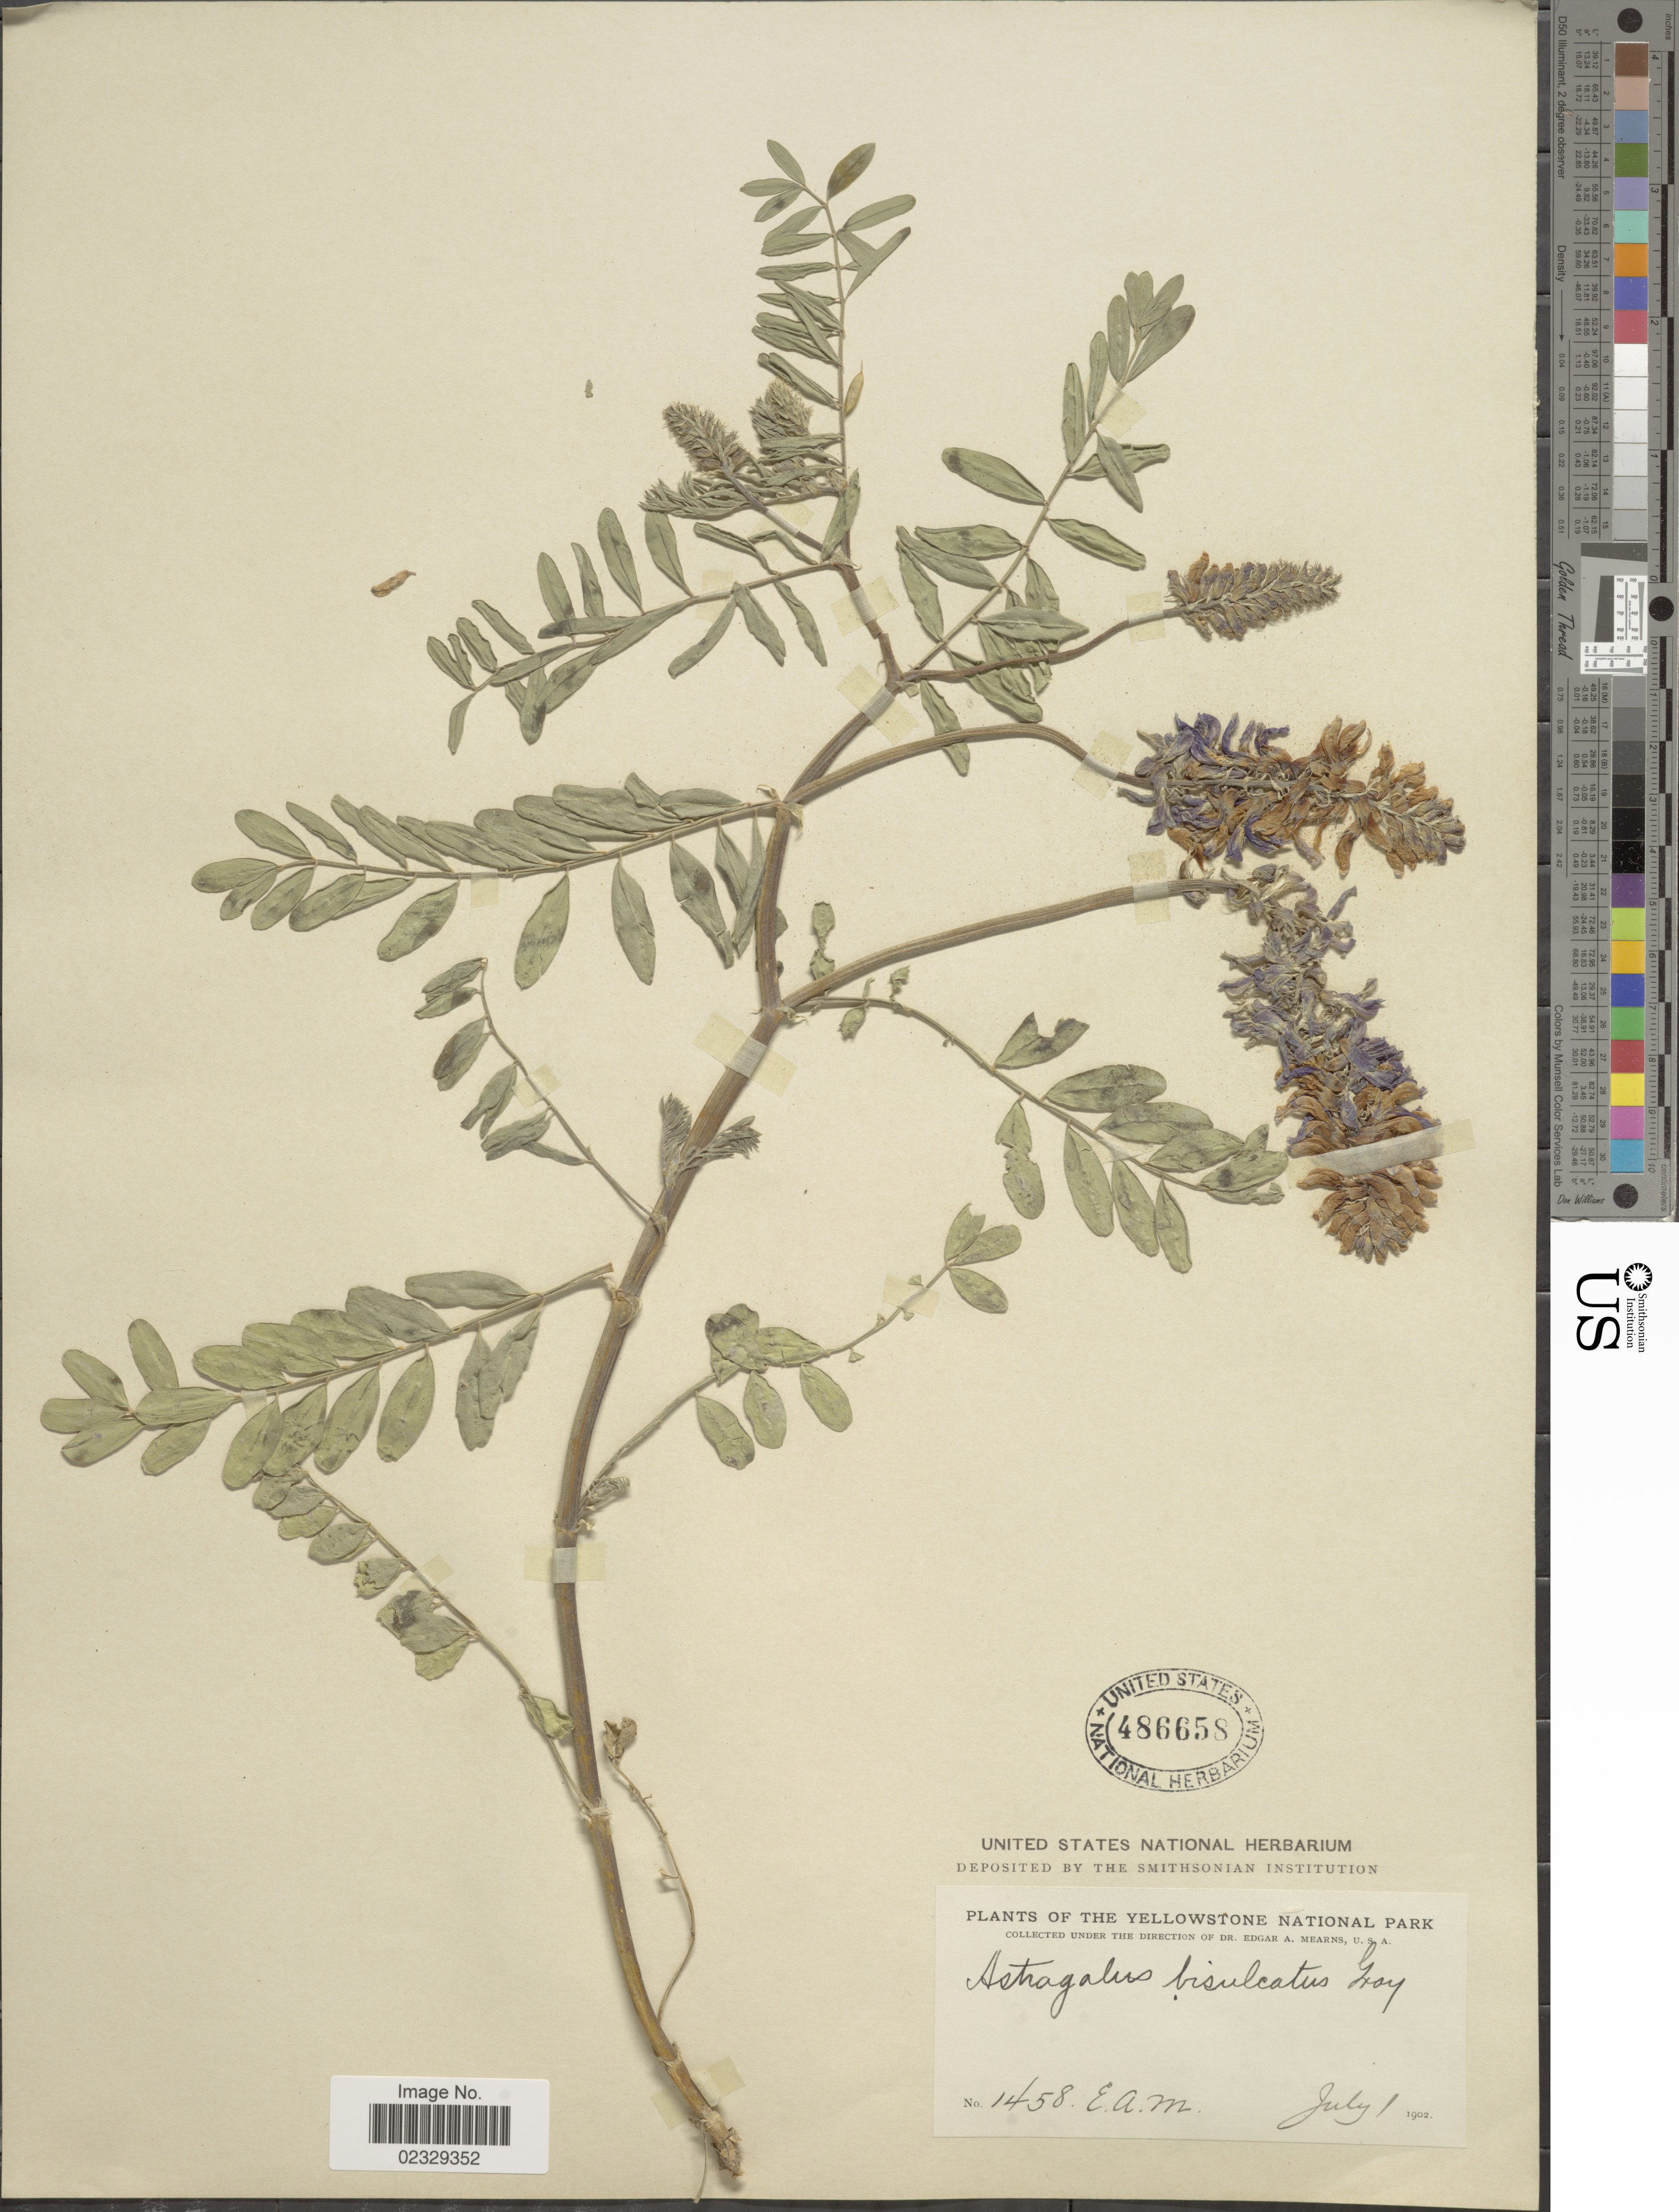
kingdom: Plantae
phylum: Tracheophyta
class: Magnoliopsida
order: Fabales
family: Fabaceae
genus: Astragalus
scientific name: Astragalus bisulcatus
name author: (Hook.) A. Gray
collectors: E. A. Mearns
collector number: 1458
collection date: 1902-07-01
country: United States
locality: The Yellowstone National Park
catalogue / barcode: US 486658